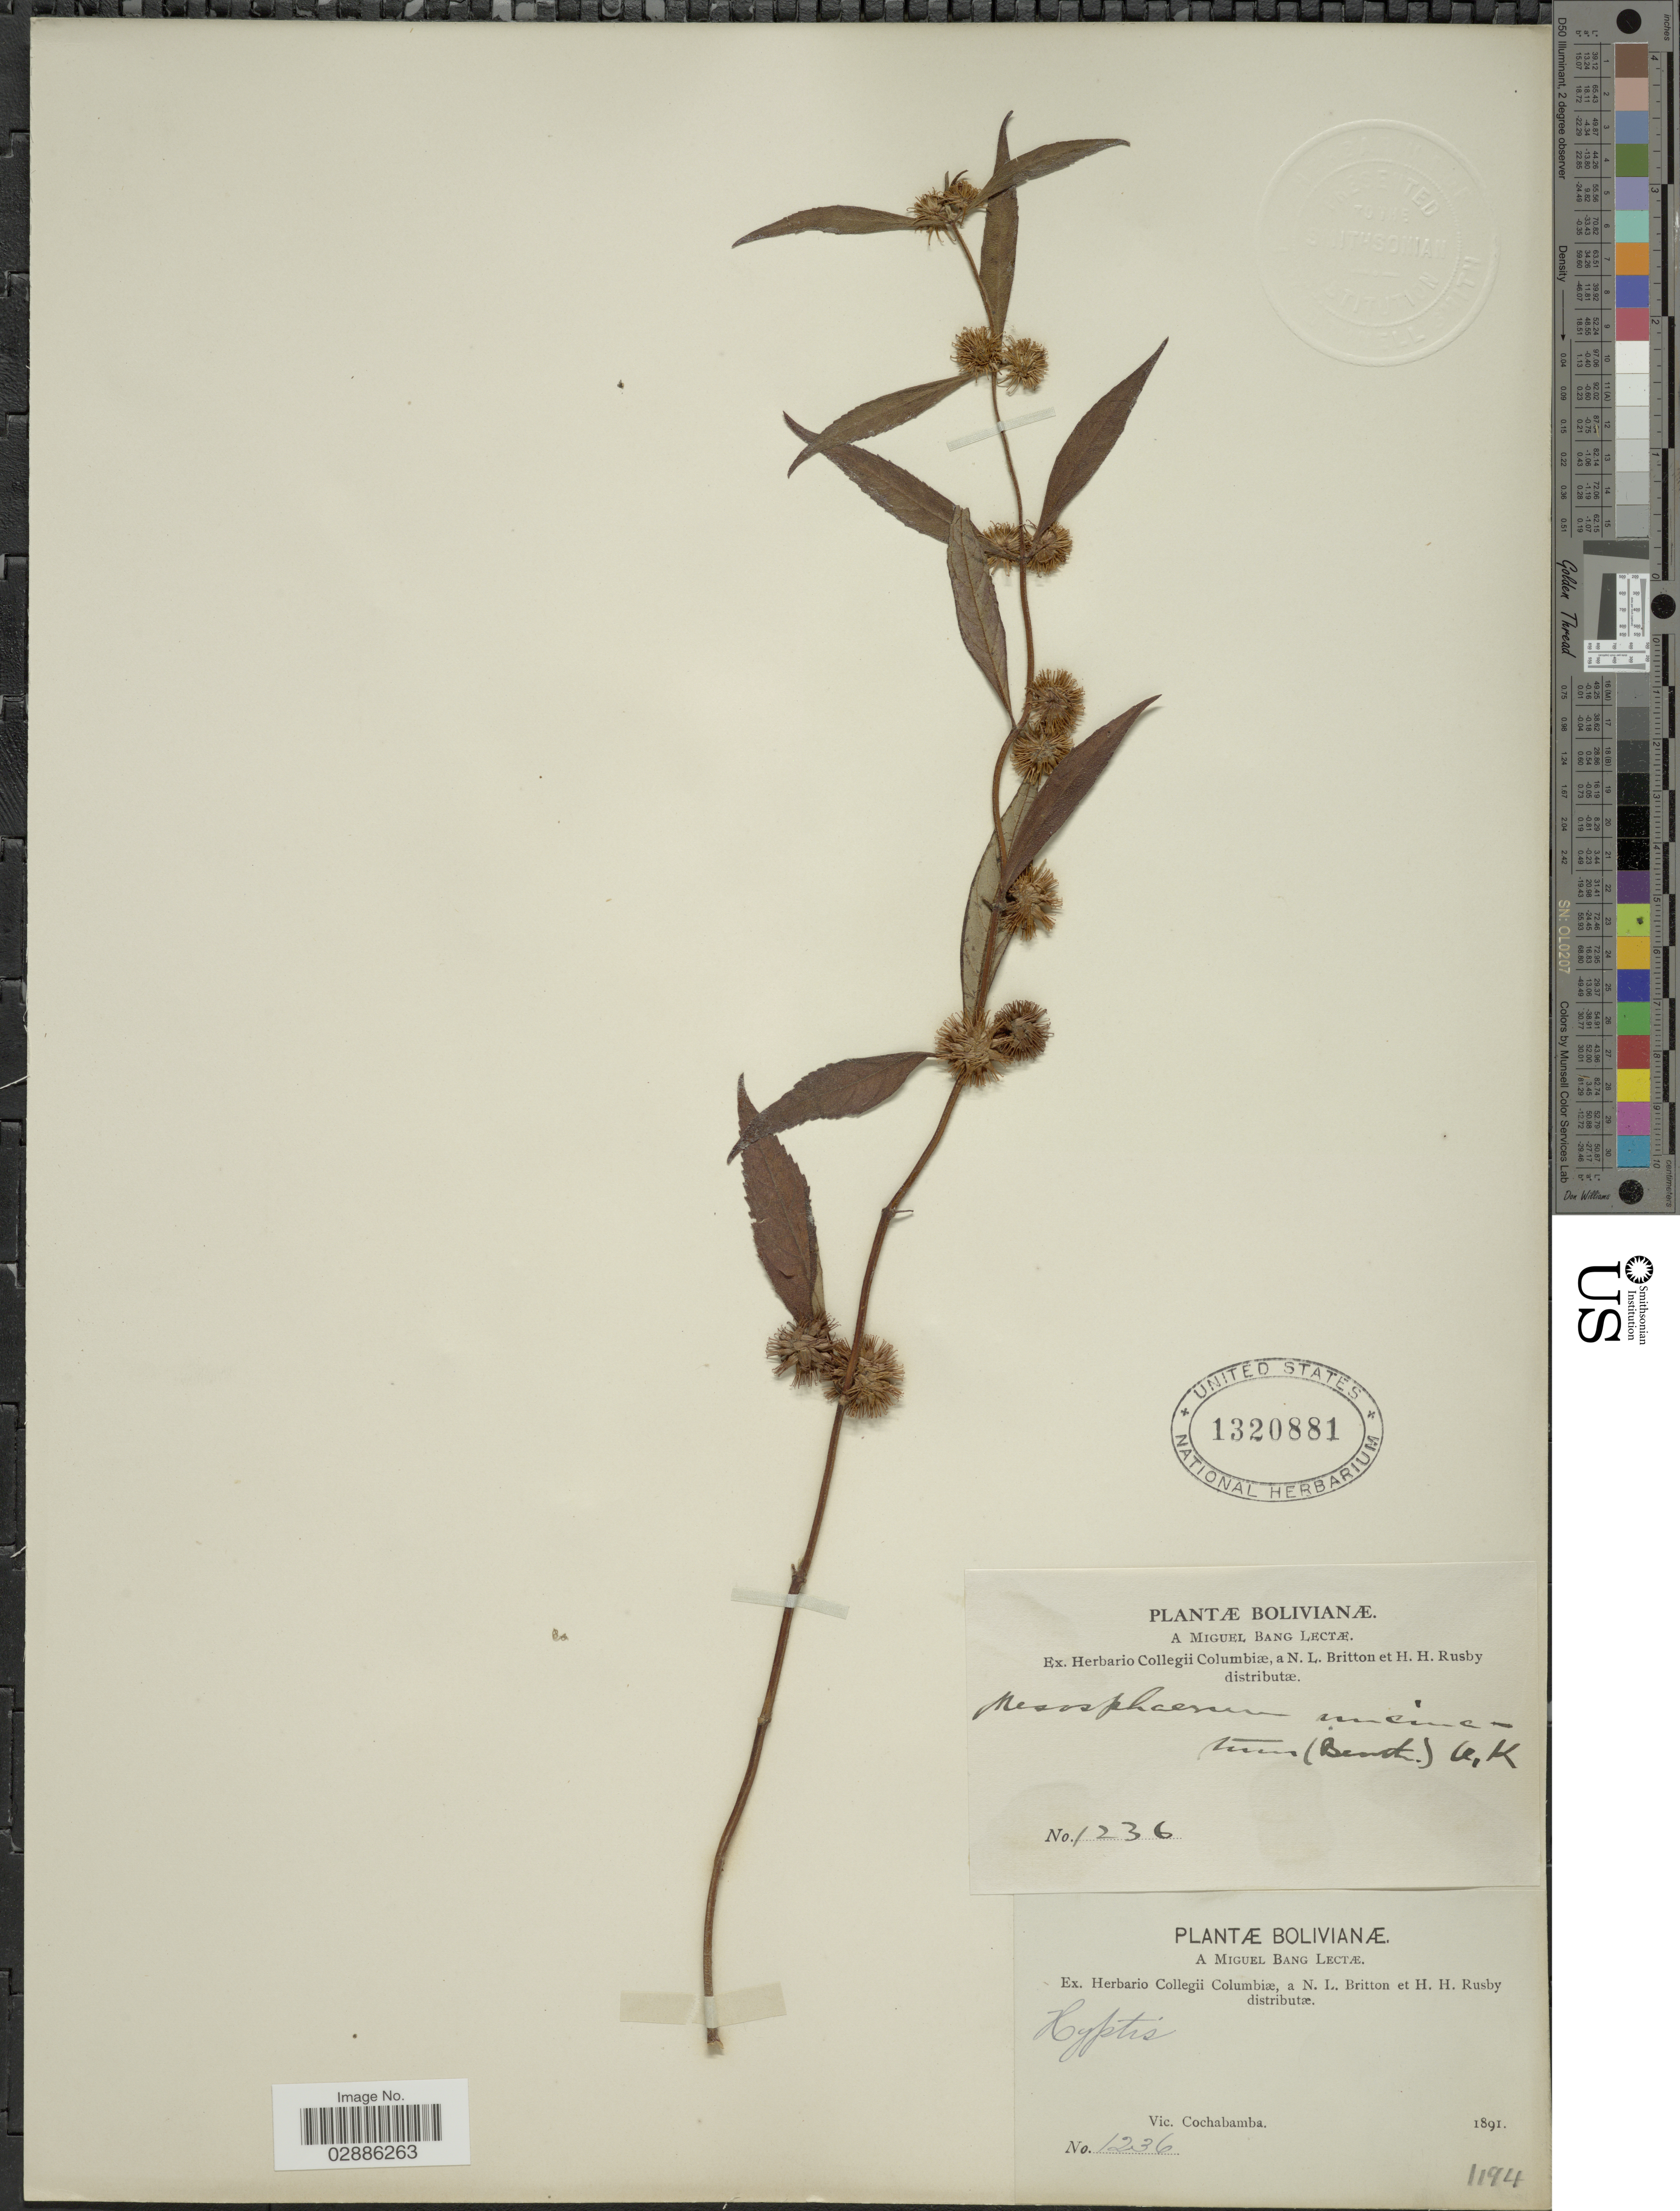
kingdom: Plantae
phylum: Tracheophyta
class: Magnoliopsida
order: Lamiales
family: Lamiaceae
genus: Hyptis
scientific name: Hyptis uncinata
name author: Benth.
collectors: M. Bang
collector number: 1236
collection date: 1891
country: Bolivia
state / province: Cochabamba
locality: Vic. Cochabamba.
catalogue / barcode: US 1320881